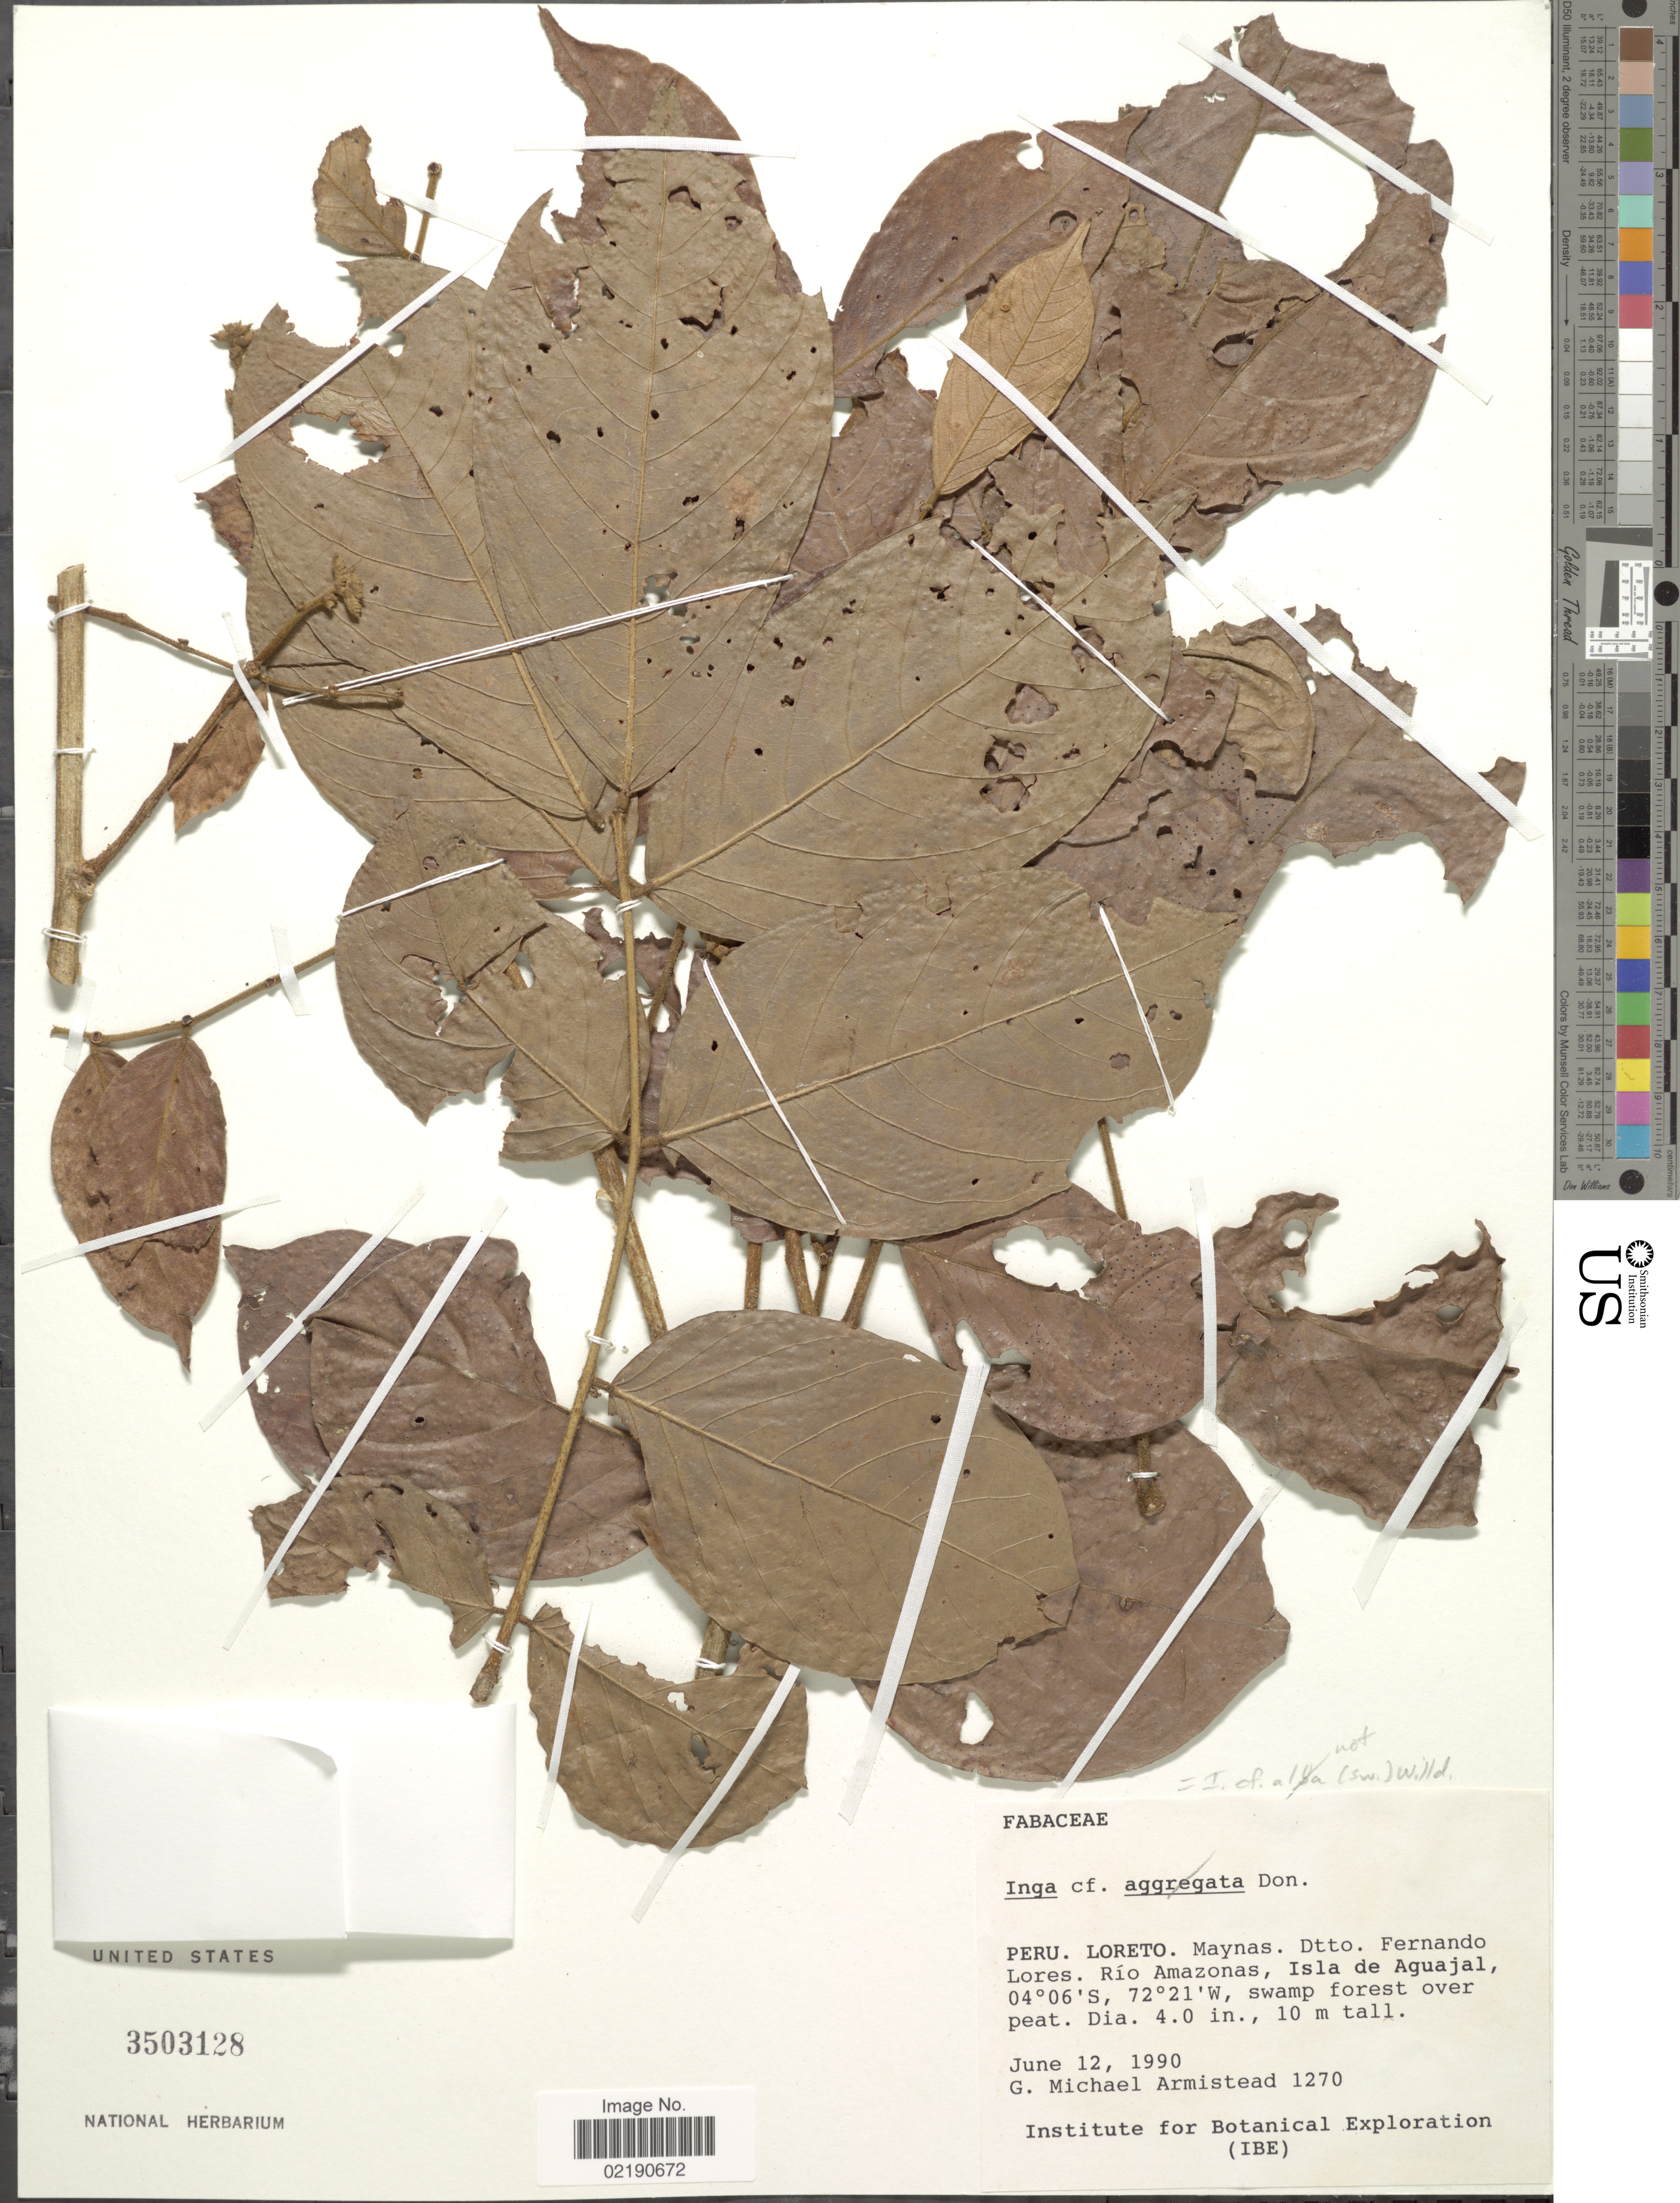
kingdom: Plantae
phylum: Tracheophyta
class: Magnoliopsida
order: Fabales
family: Fabaceae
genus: Inga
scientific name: Inga sp.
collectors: G. Armistead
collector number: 1270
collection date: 1990-06-12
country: Peru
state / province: Loreto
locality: Maynas, Dtto. Fernando Lores, Rio Amazonas, Isla de Aguajal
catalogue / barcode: US 3503128